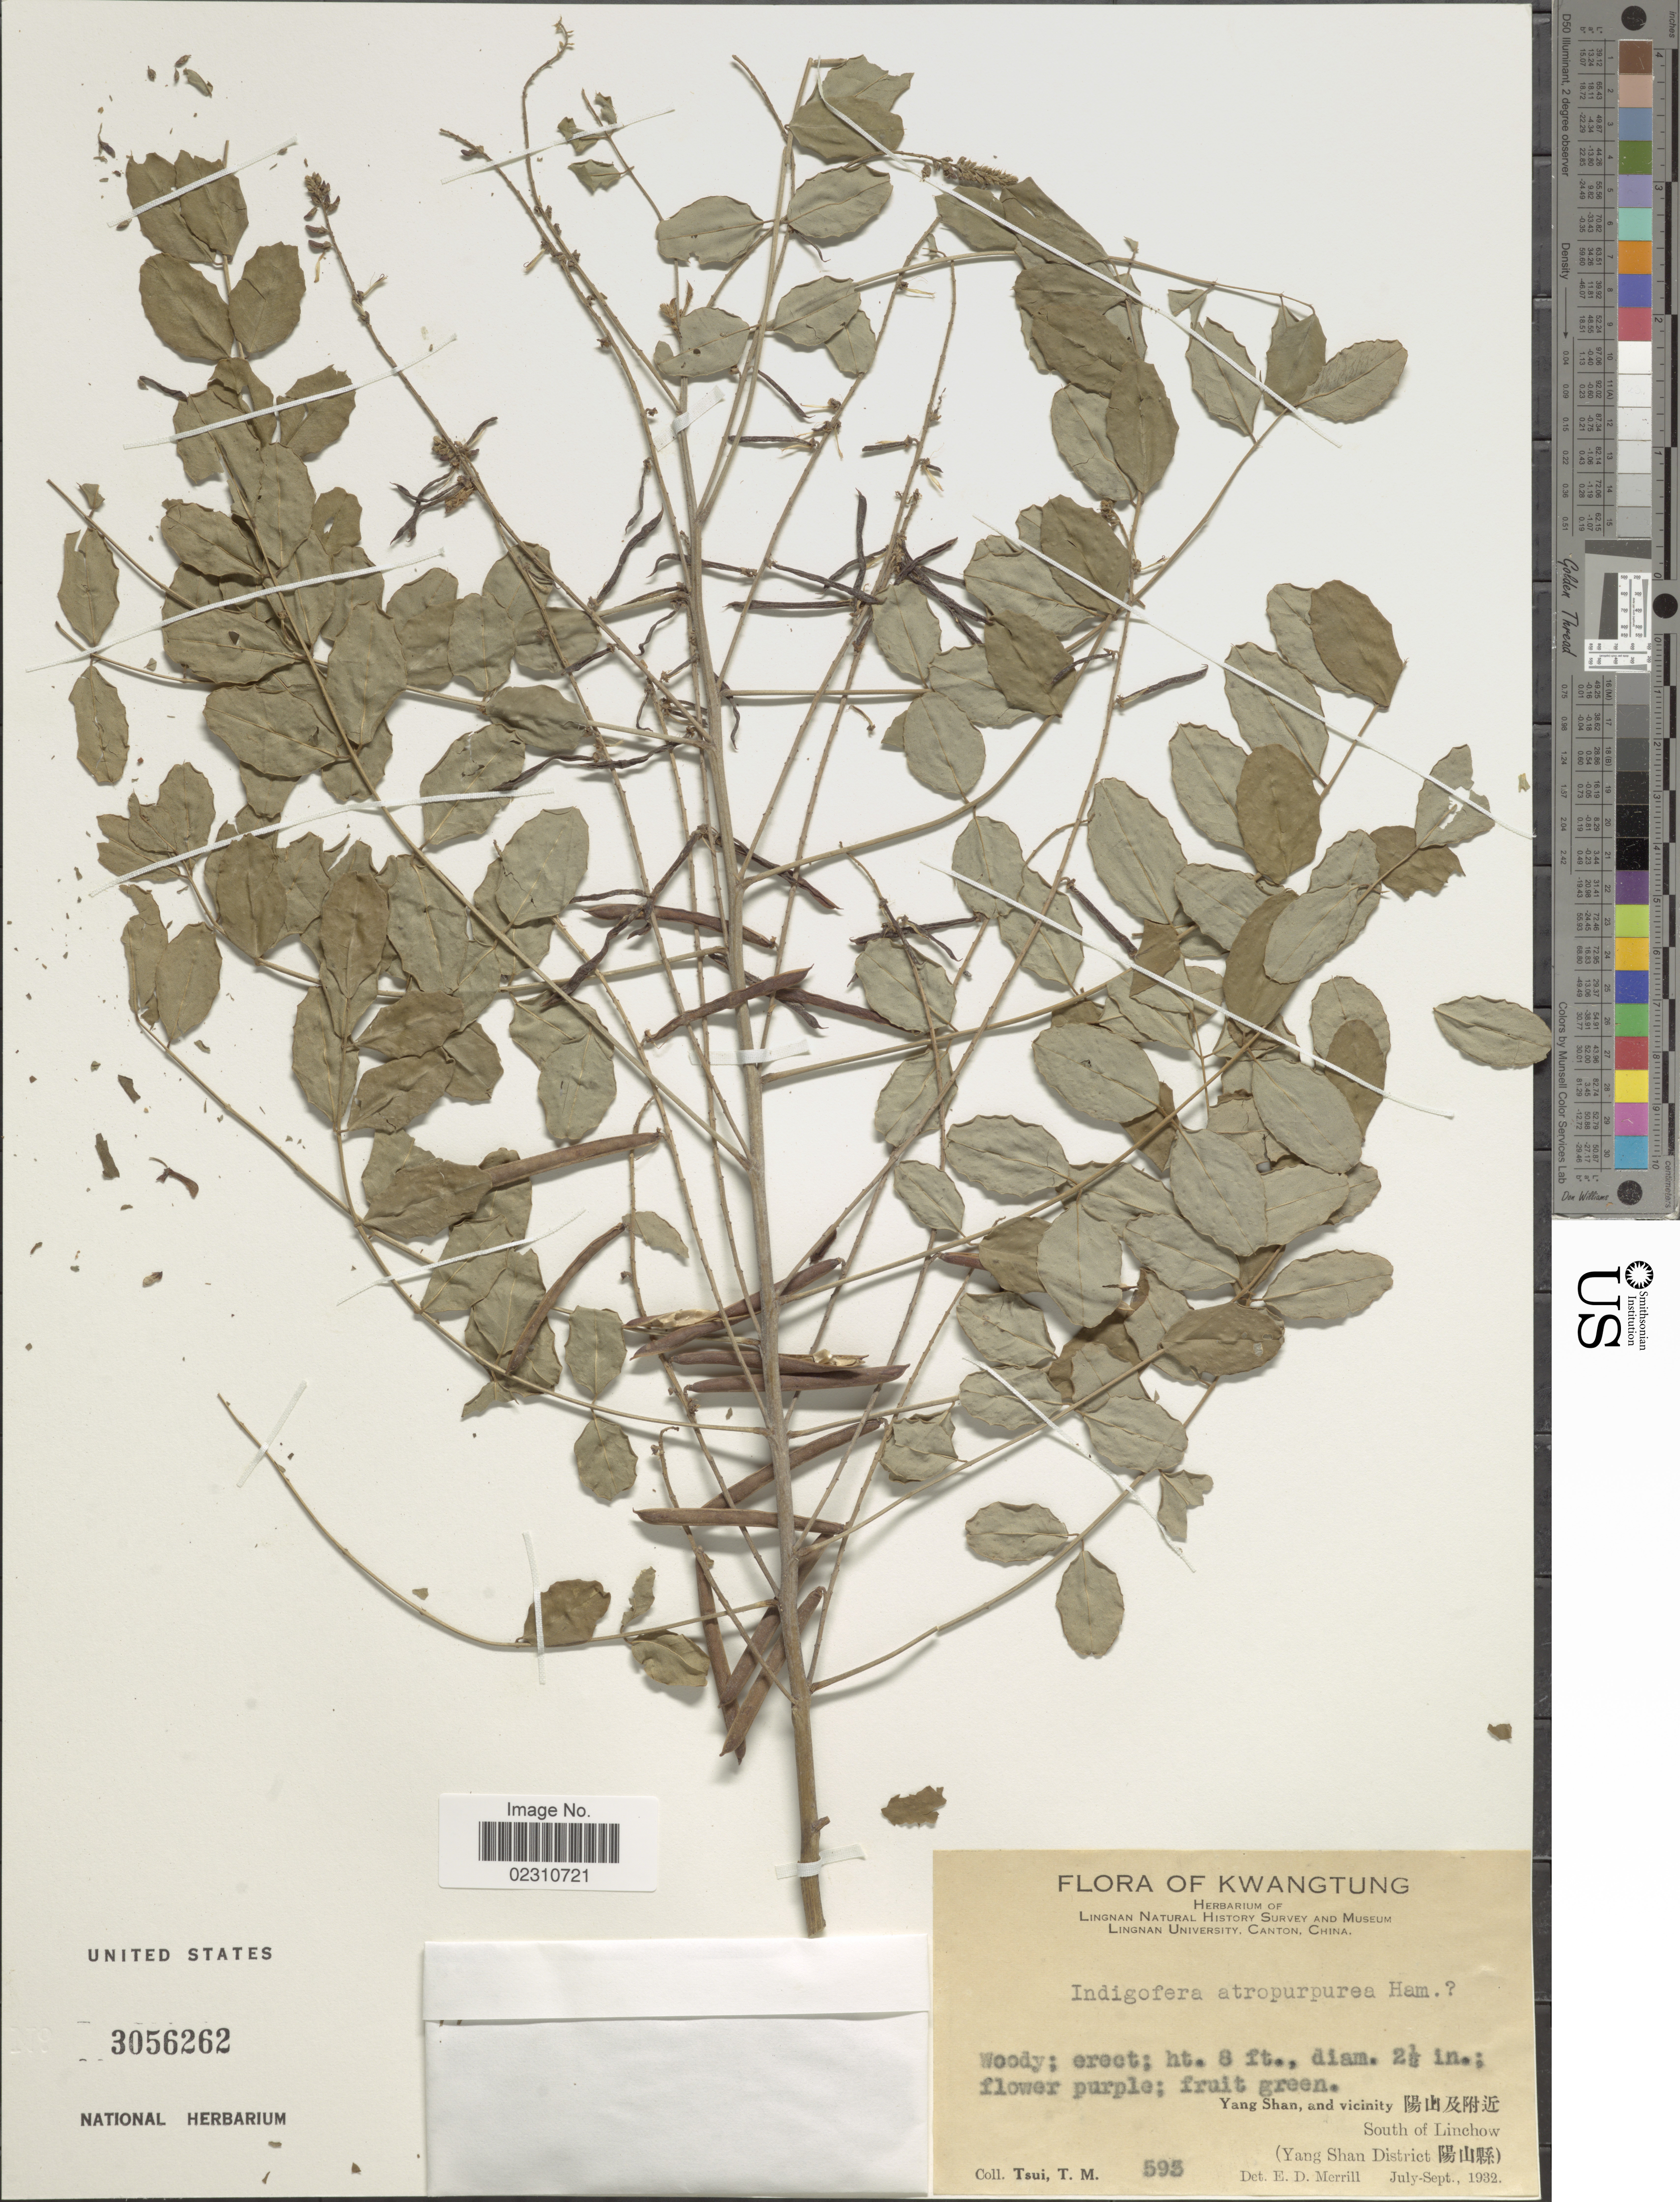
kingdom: Plantae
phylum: Tracheophyta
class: Magnoliopsida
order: Fabales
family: Fabaceae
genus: Indigofera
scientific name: Indigofera atropurpurea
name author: Hornem.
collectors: T. Tsui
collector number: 593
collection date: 1932-07/1932-09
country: China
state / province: Guangdong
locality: Kwatung,Yang Shan, and vicinity South of Linchow (Yang Shan District).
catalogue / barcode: US 3056262